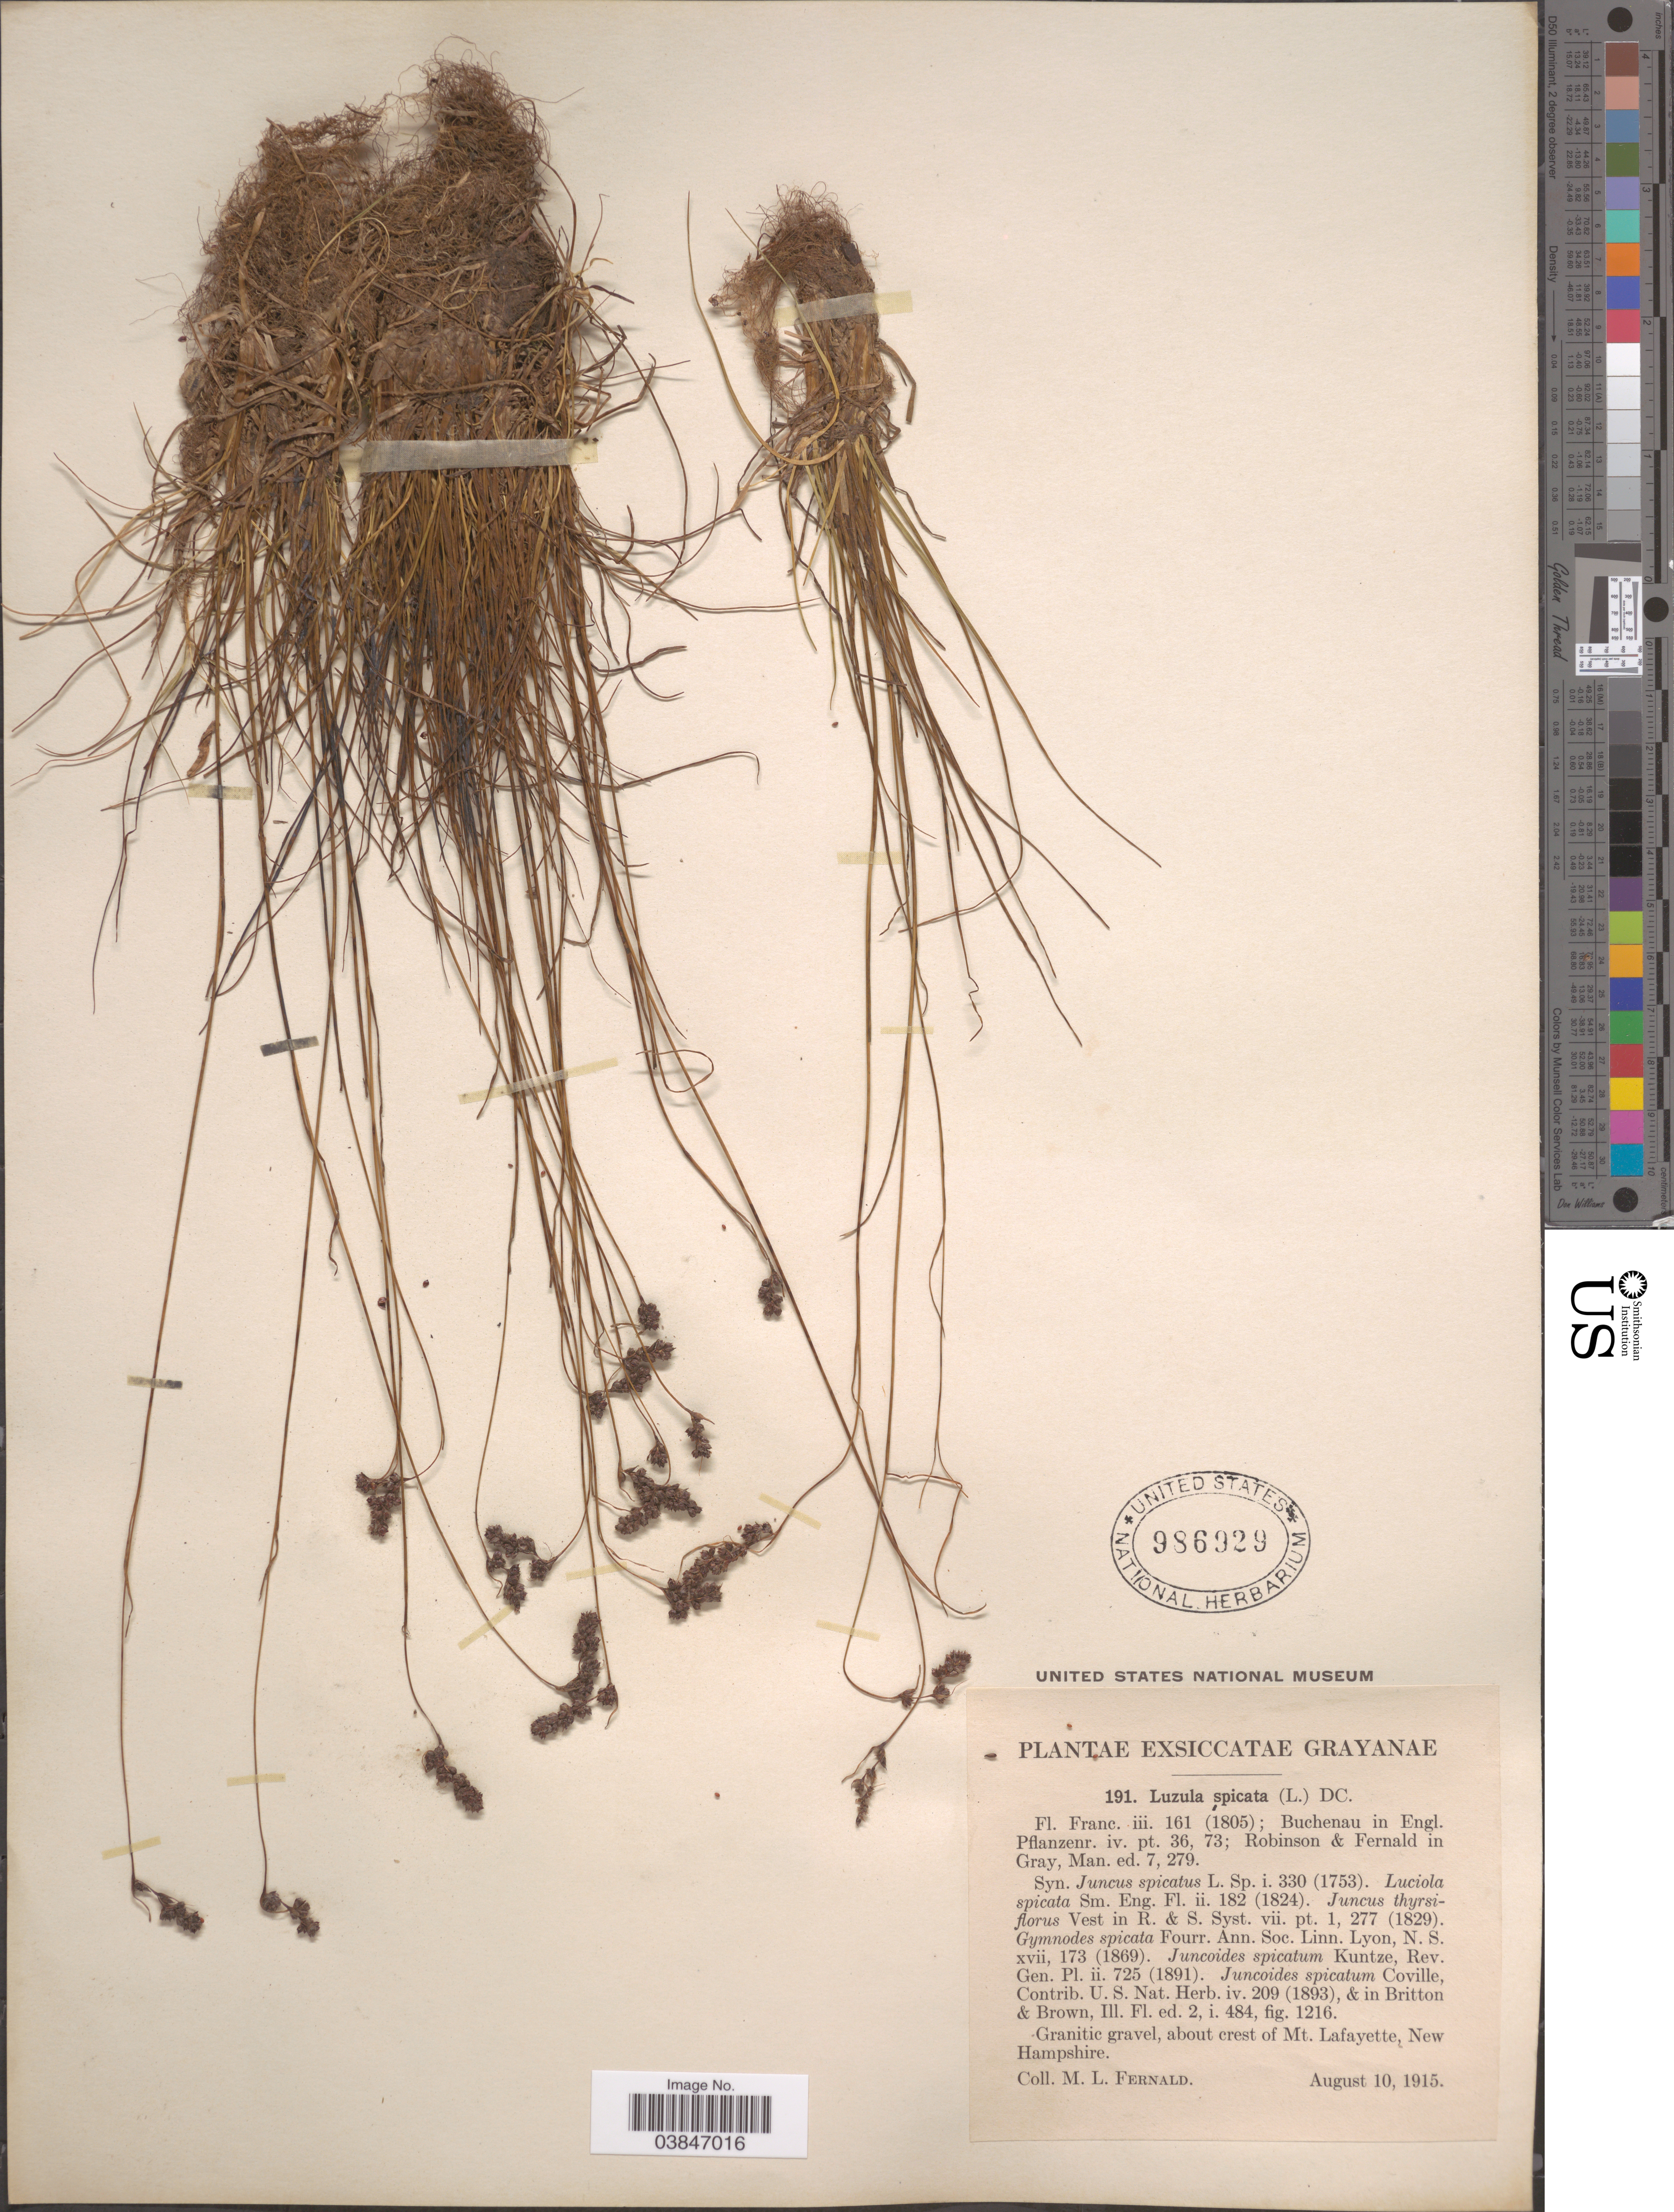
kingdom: Plantae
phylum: Tracheophyta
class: Liliopsida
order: Poales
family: Juncaceae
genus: Luzula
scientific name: Luzula spicata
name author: (L.) DC.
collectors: M. L. Fernald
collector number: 191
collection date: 1915-08-10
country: United States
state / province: New Hampshire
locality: About crest of Mt. Lafayette.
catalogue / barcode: US 986929